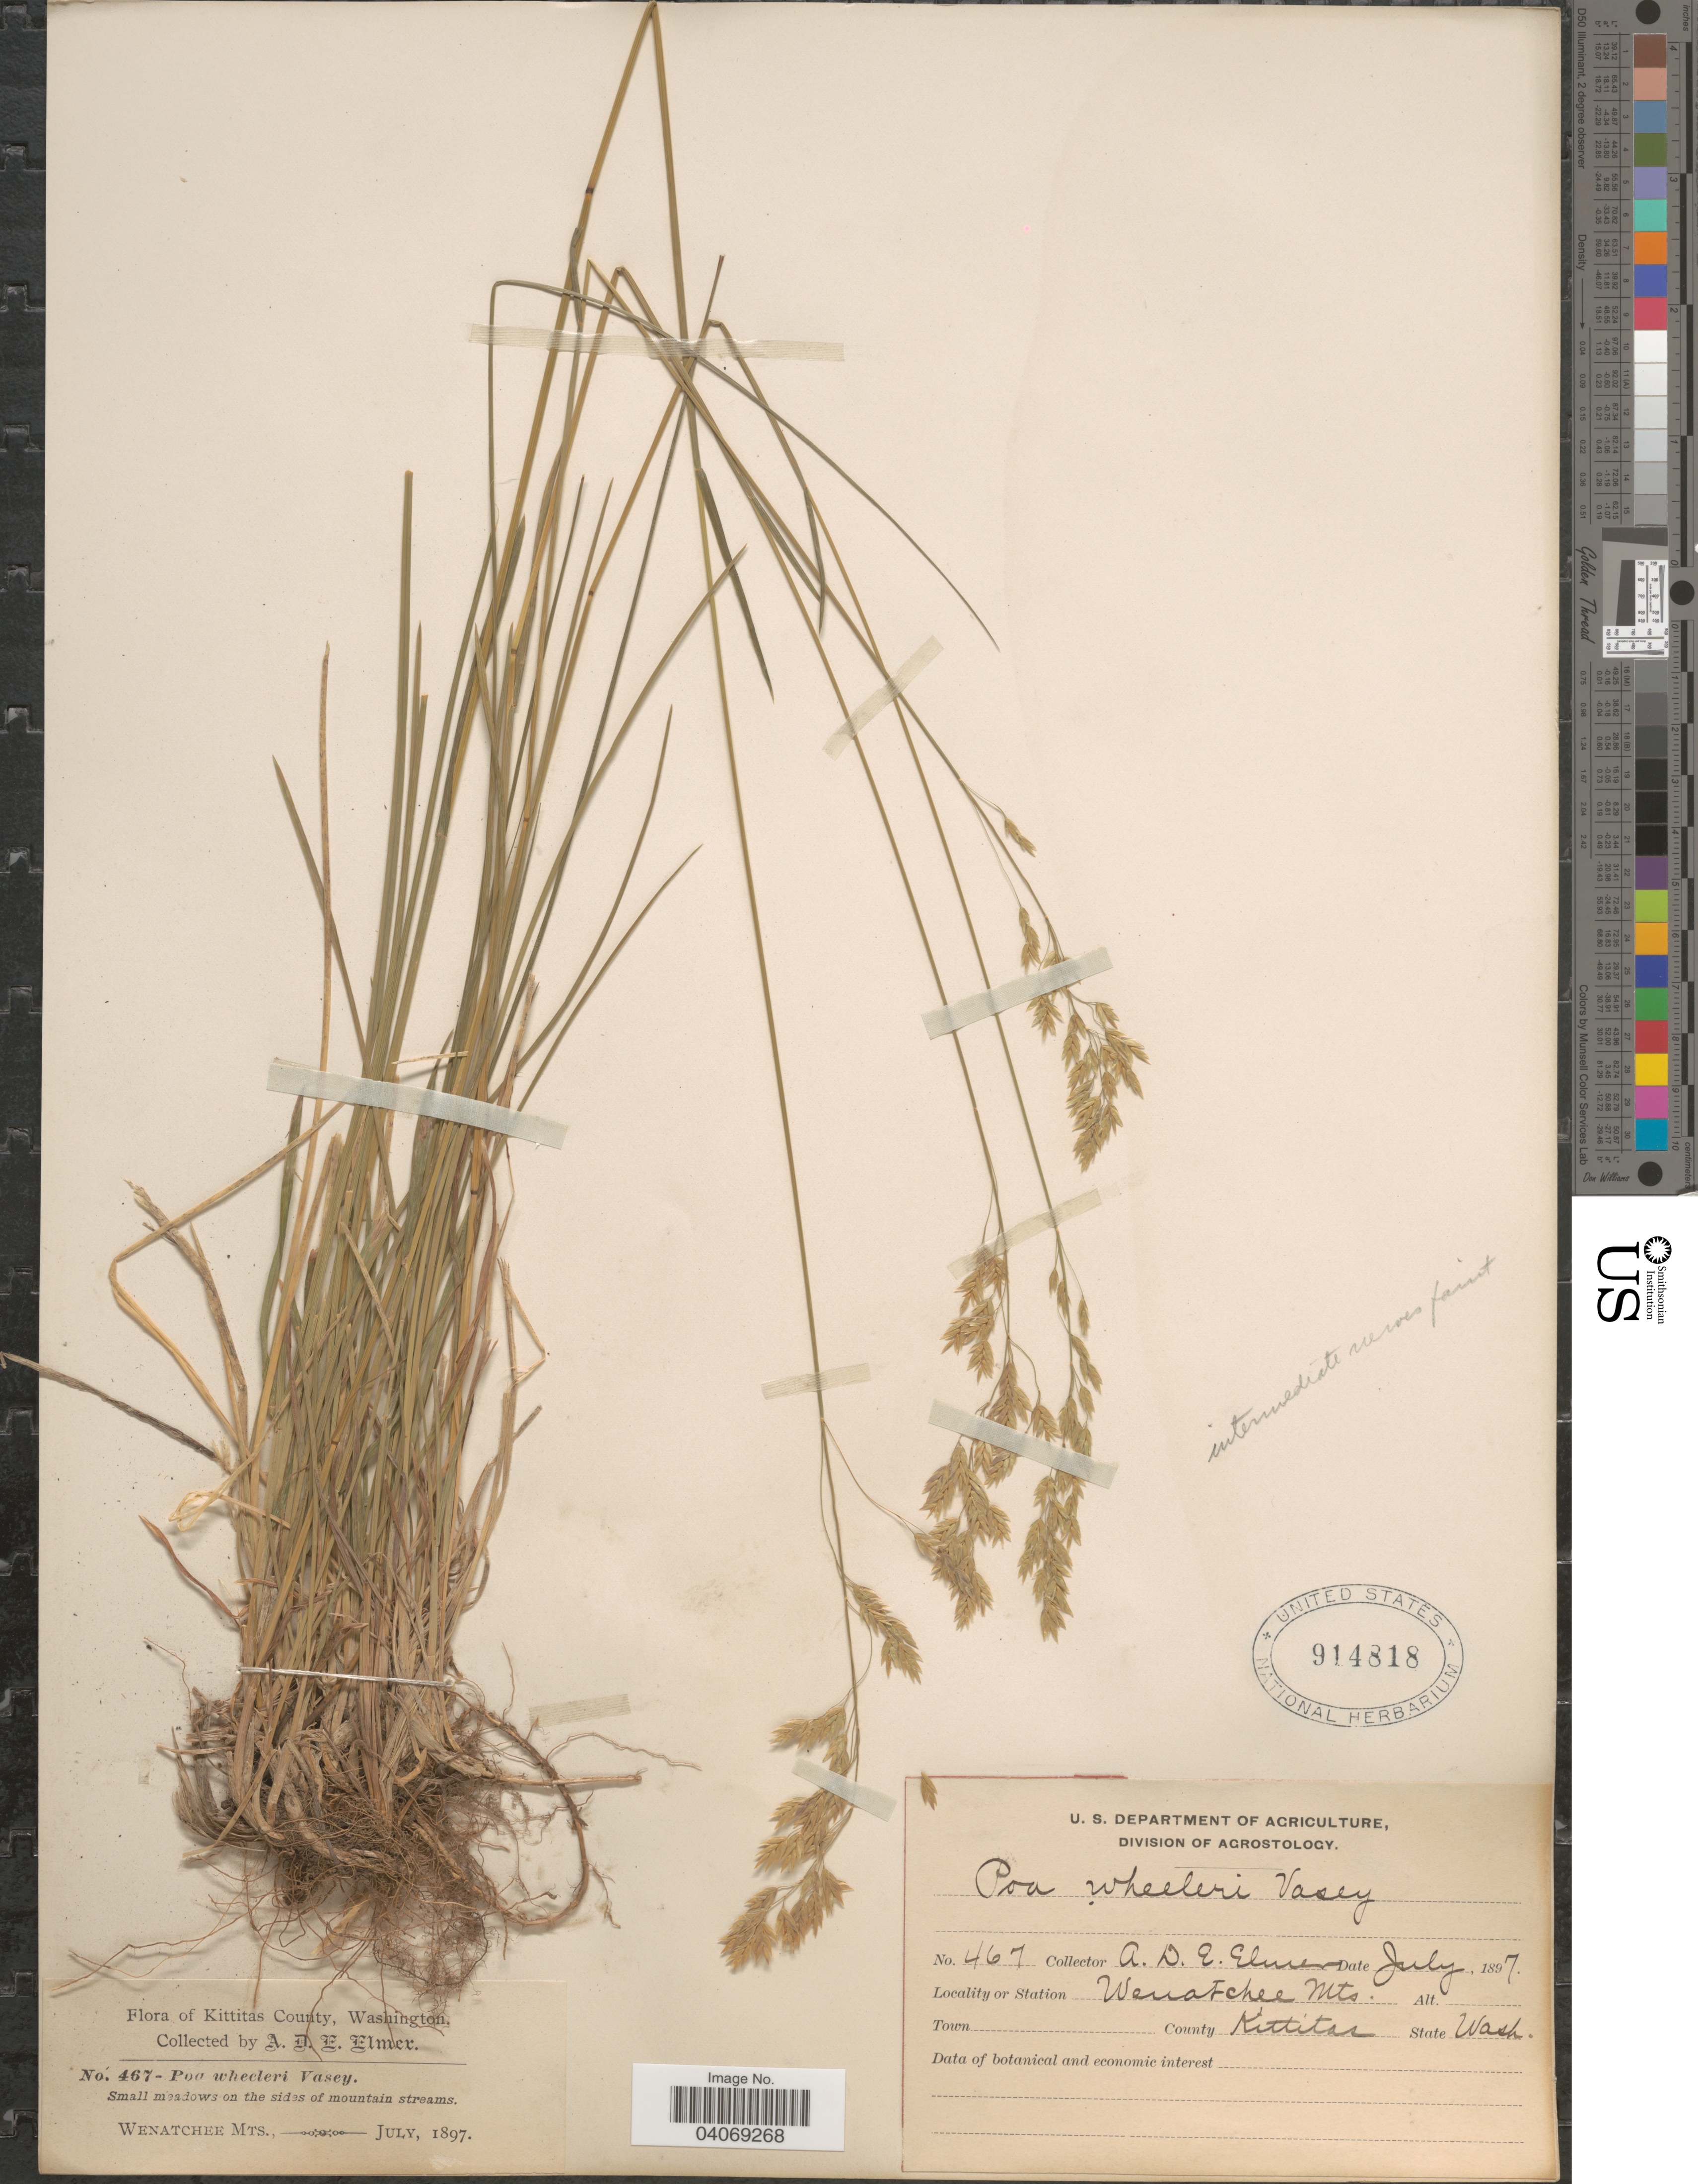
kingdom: Plantae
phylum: Tracheophyta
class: Liliopsida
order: Poales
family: Poaceae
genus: Poa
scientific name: Poa wheeleri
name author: Vasey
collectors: A. D. E. Elmer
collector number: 467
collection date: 1897-07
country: United States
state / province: Washington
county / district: Kittitas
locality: Wenatchee Mts. County Kittitas. Small meadows on the sides of mountain streams.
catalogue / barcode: US 914818